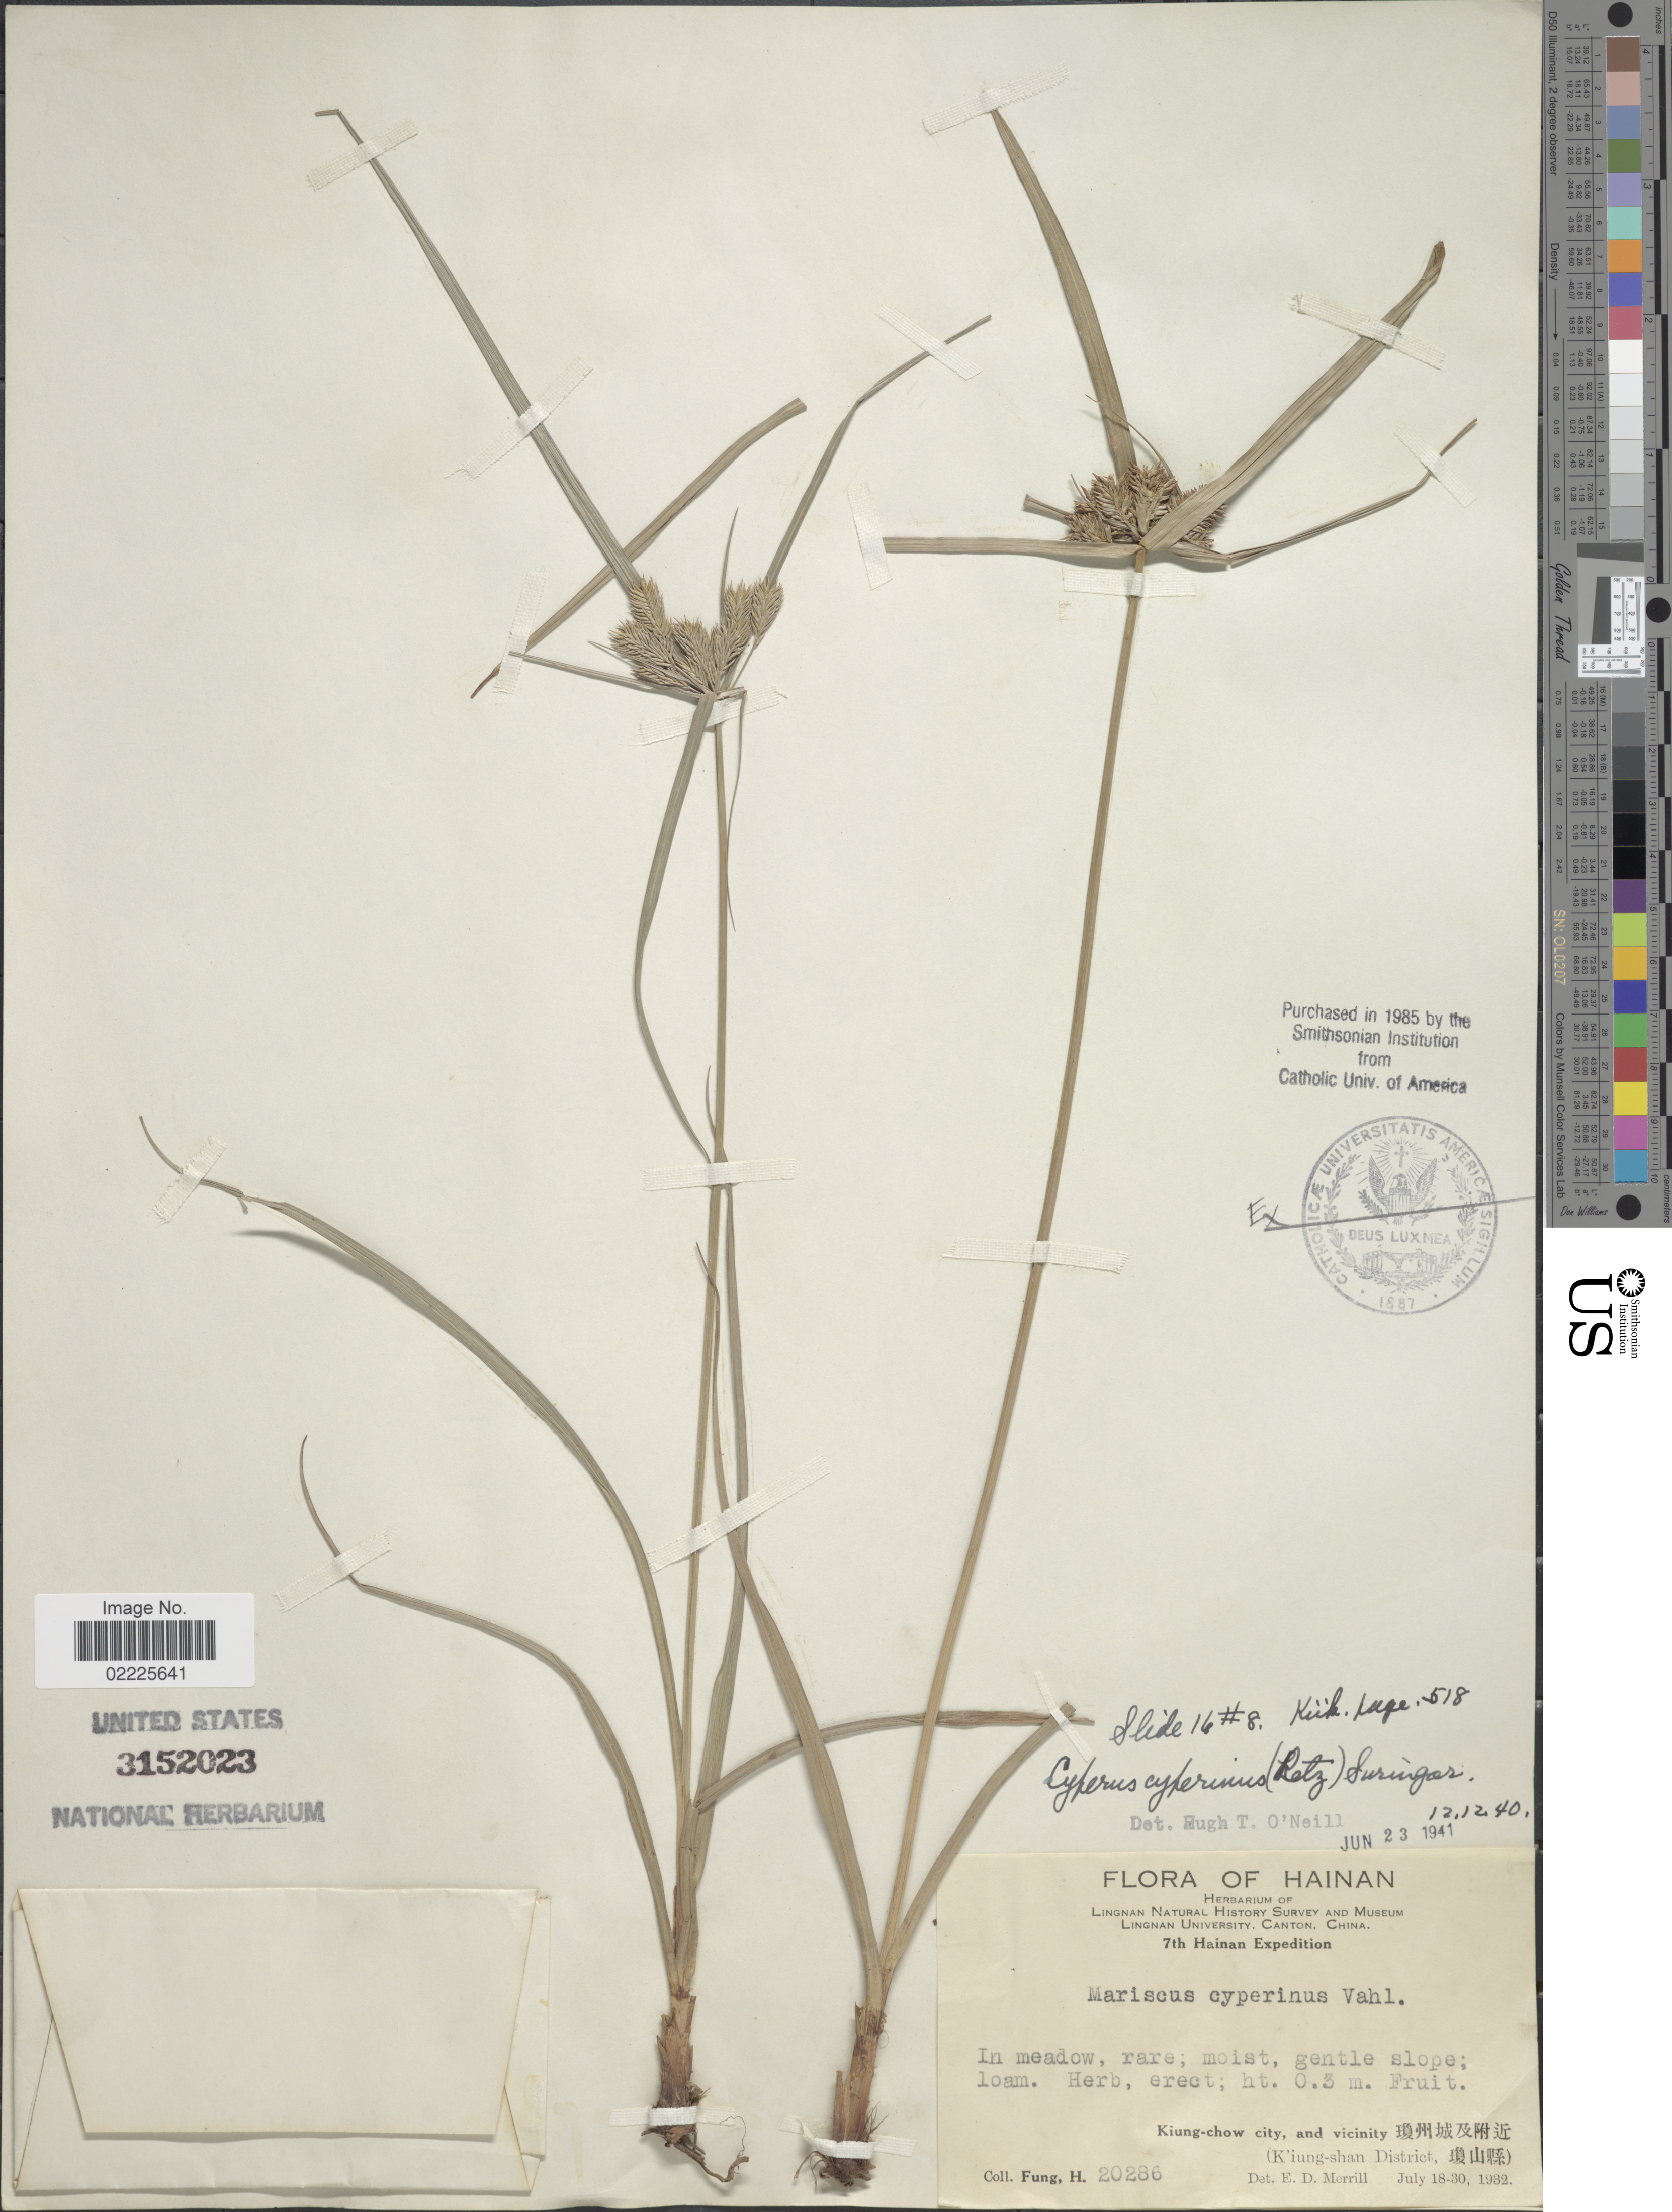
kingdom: Plantae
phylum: Tracheophyta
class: Liliopsida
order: Poales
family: Cyperaceae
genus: Cyperus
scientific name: Cyperus cyperinus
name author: (Retz.) Valck. Sur.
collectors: H. Fung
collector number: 20286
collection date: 1932-07-18/1932-07-30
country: China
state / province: Hainan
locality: In meadow, Kiung-chow city, and vicinity (K'iung-shan District).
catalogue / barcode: US 3152023